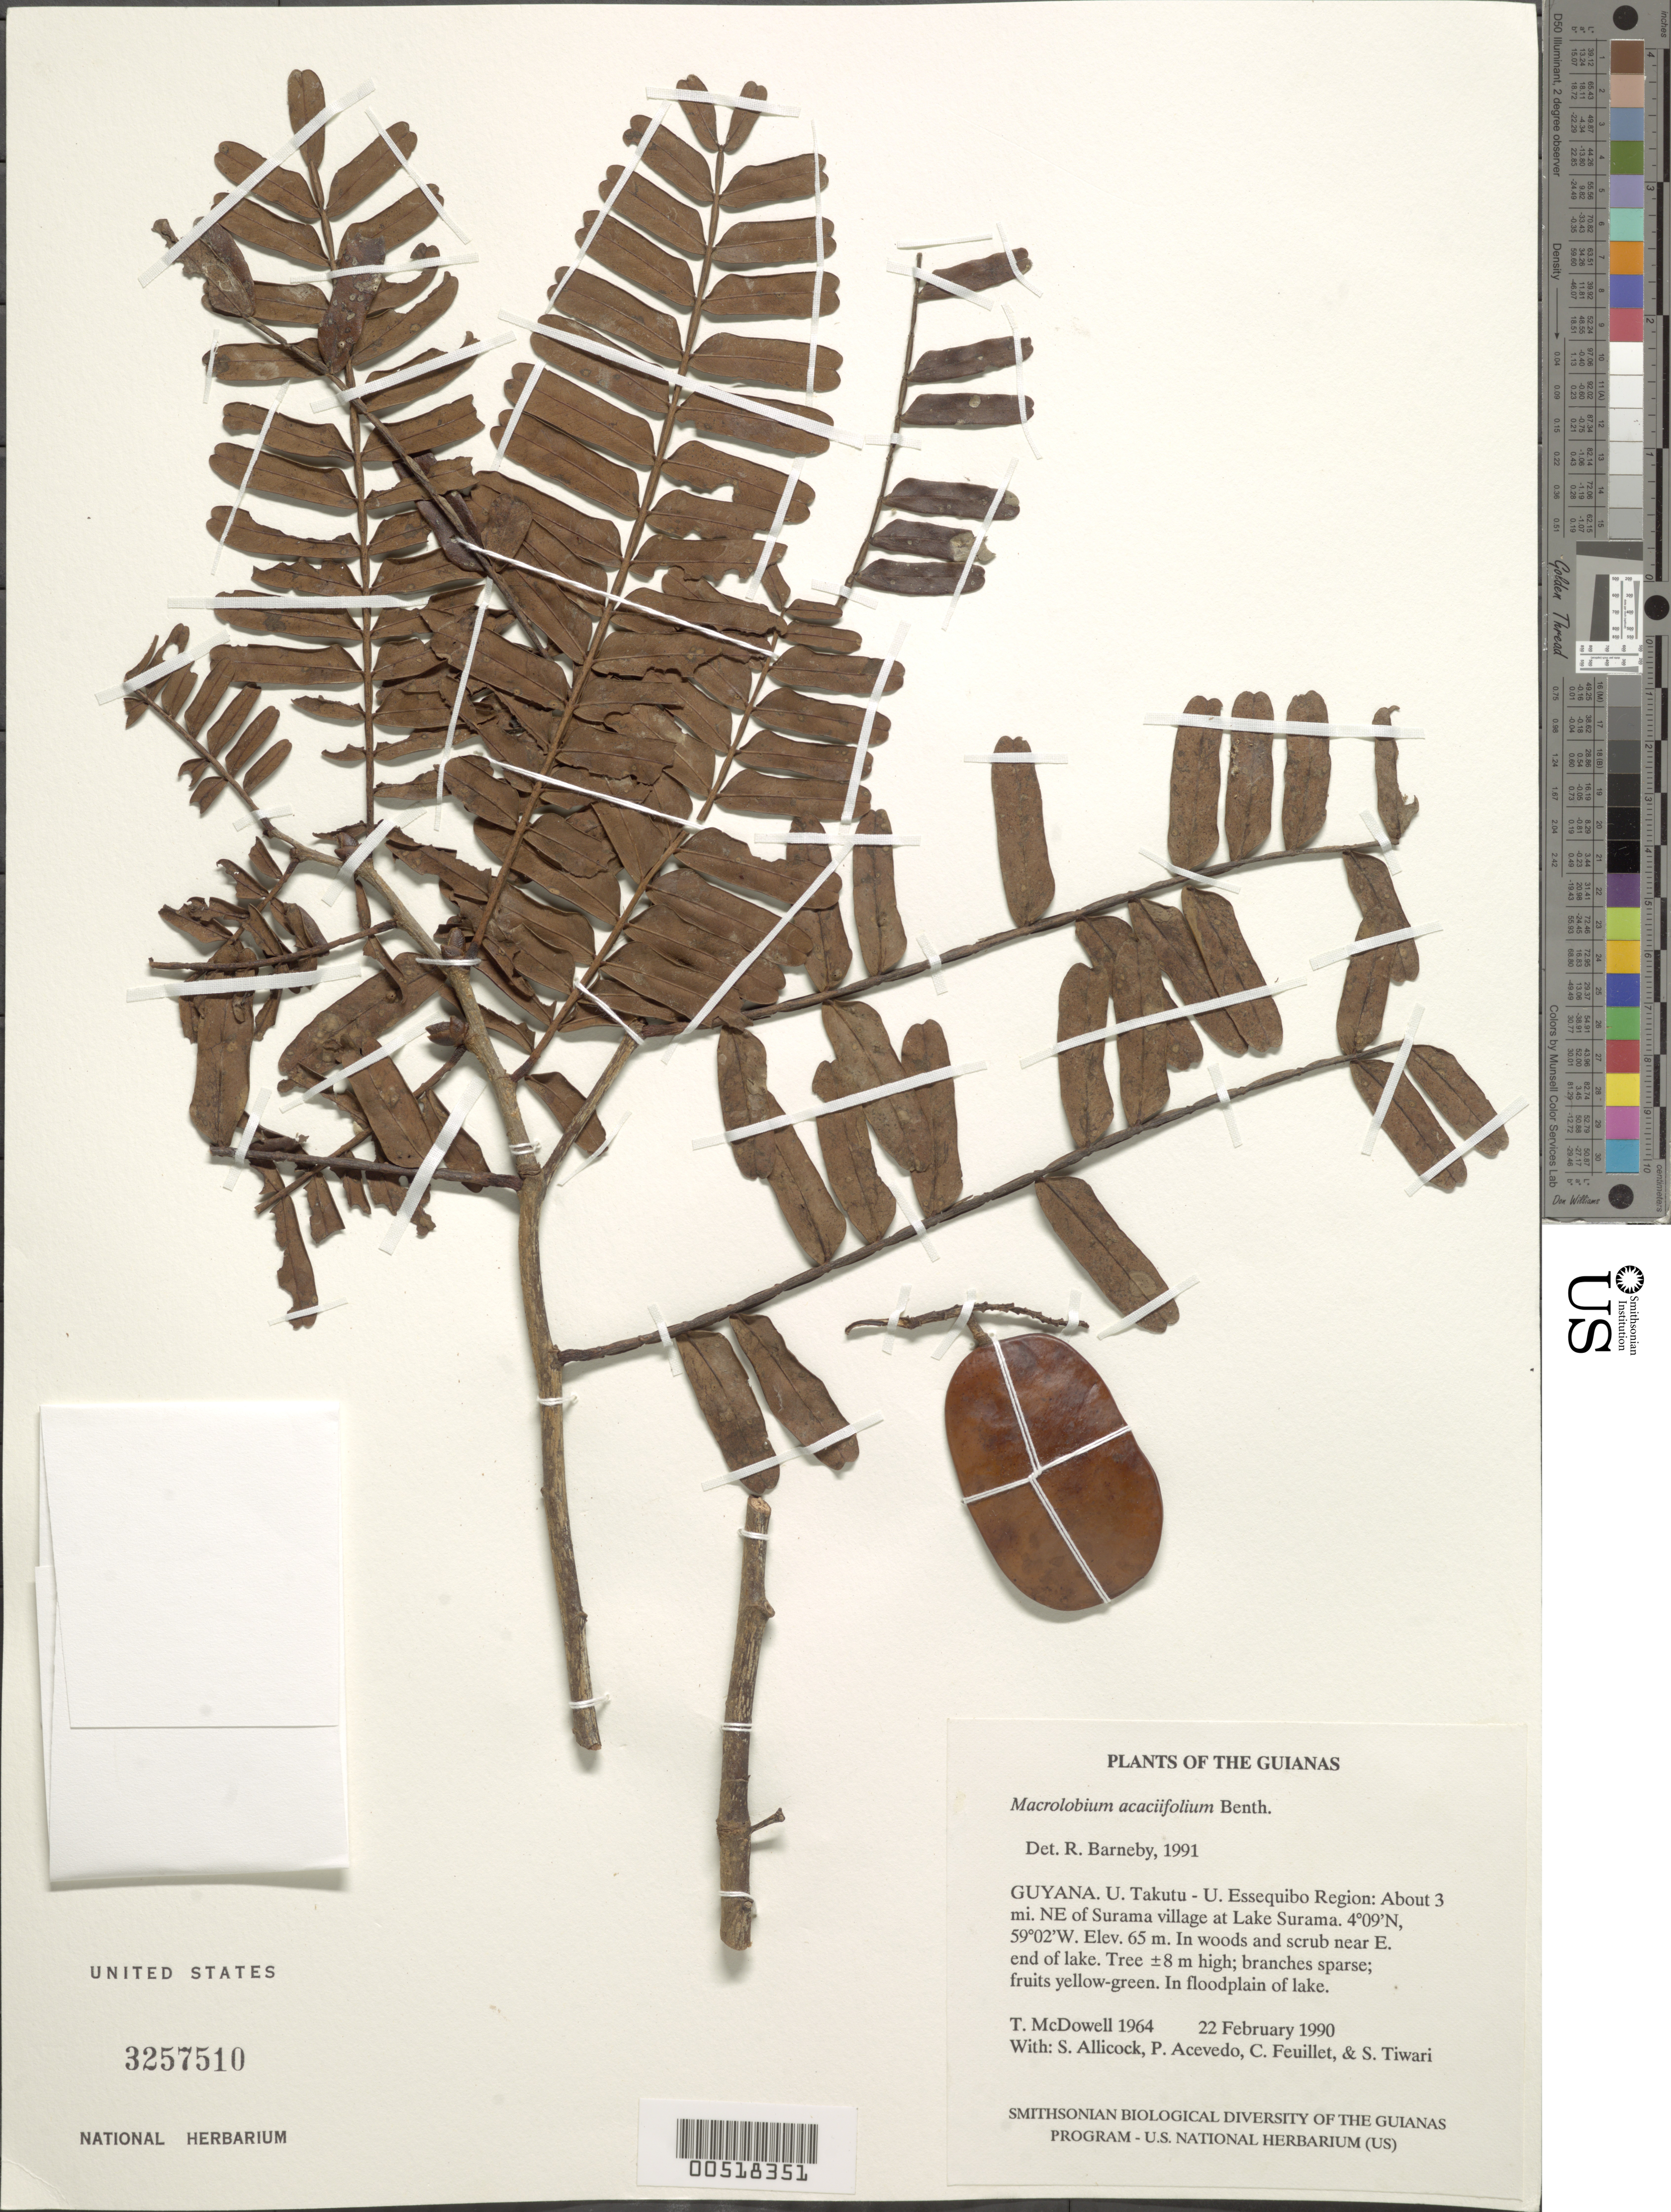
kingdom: Plantae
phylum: Tracheophyta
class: Magnoliopsida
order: Fabales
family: Fabaceae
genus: Macrolobium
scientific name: Macrolobium acaciifolium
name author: (Benth.) Benth.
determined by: Barneby, Rupert C., (NY)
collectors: T. McDowell, S. Allicock, P. Acevedo-Rodr., C. Feuillet & S. Tiwari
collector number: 1964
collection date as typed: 22 February 1990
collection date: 1990-02-22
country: Guyana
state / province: U. Takutu-U. Essequibo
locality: About 3 mi. NE of Surama village, near eastern end of Lake Surama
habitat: Woods and scrub besides lake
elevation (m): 65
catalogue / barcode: US 3257510